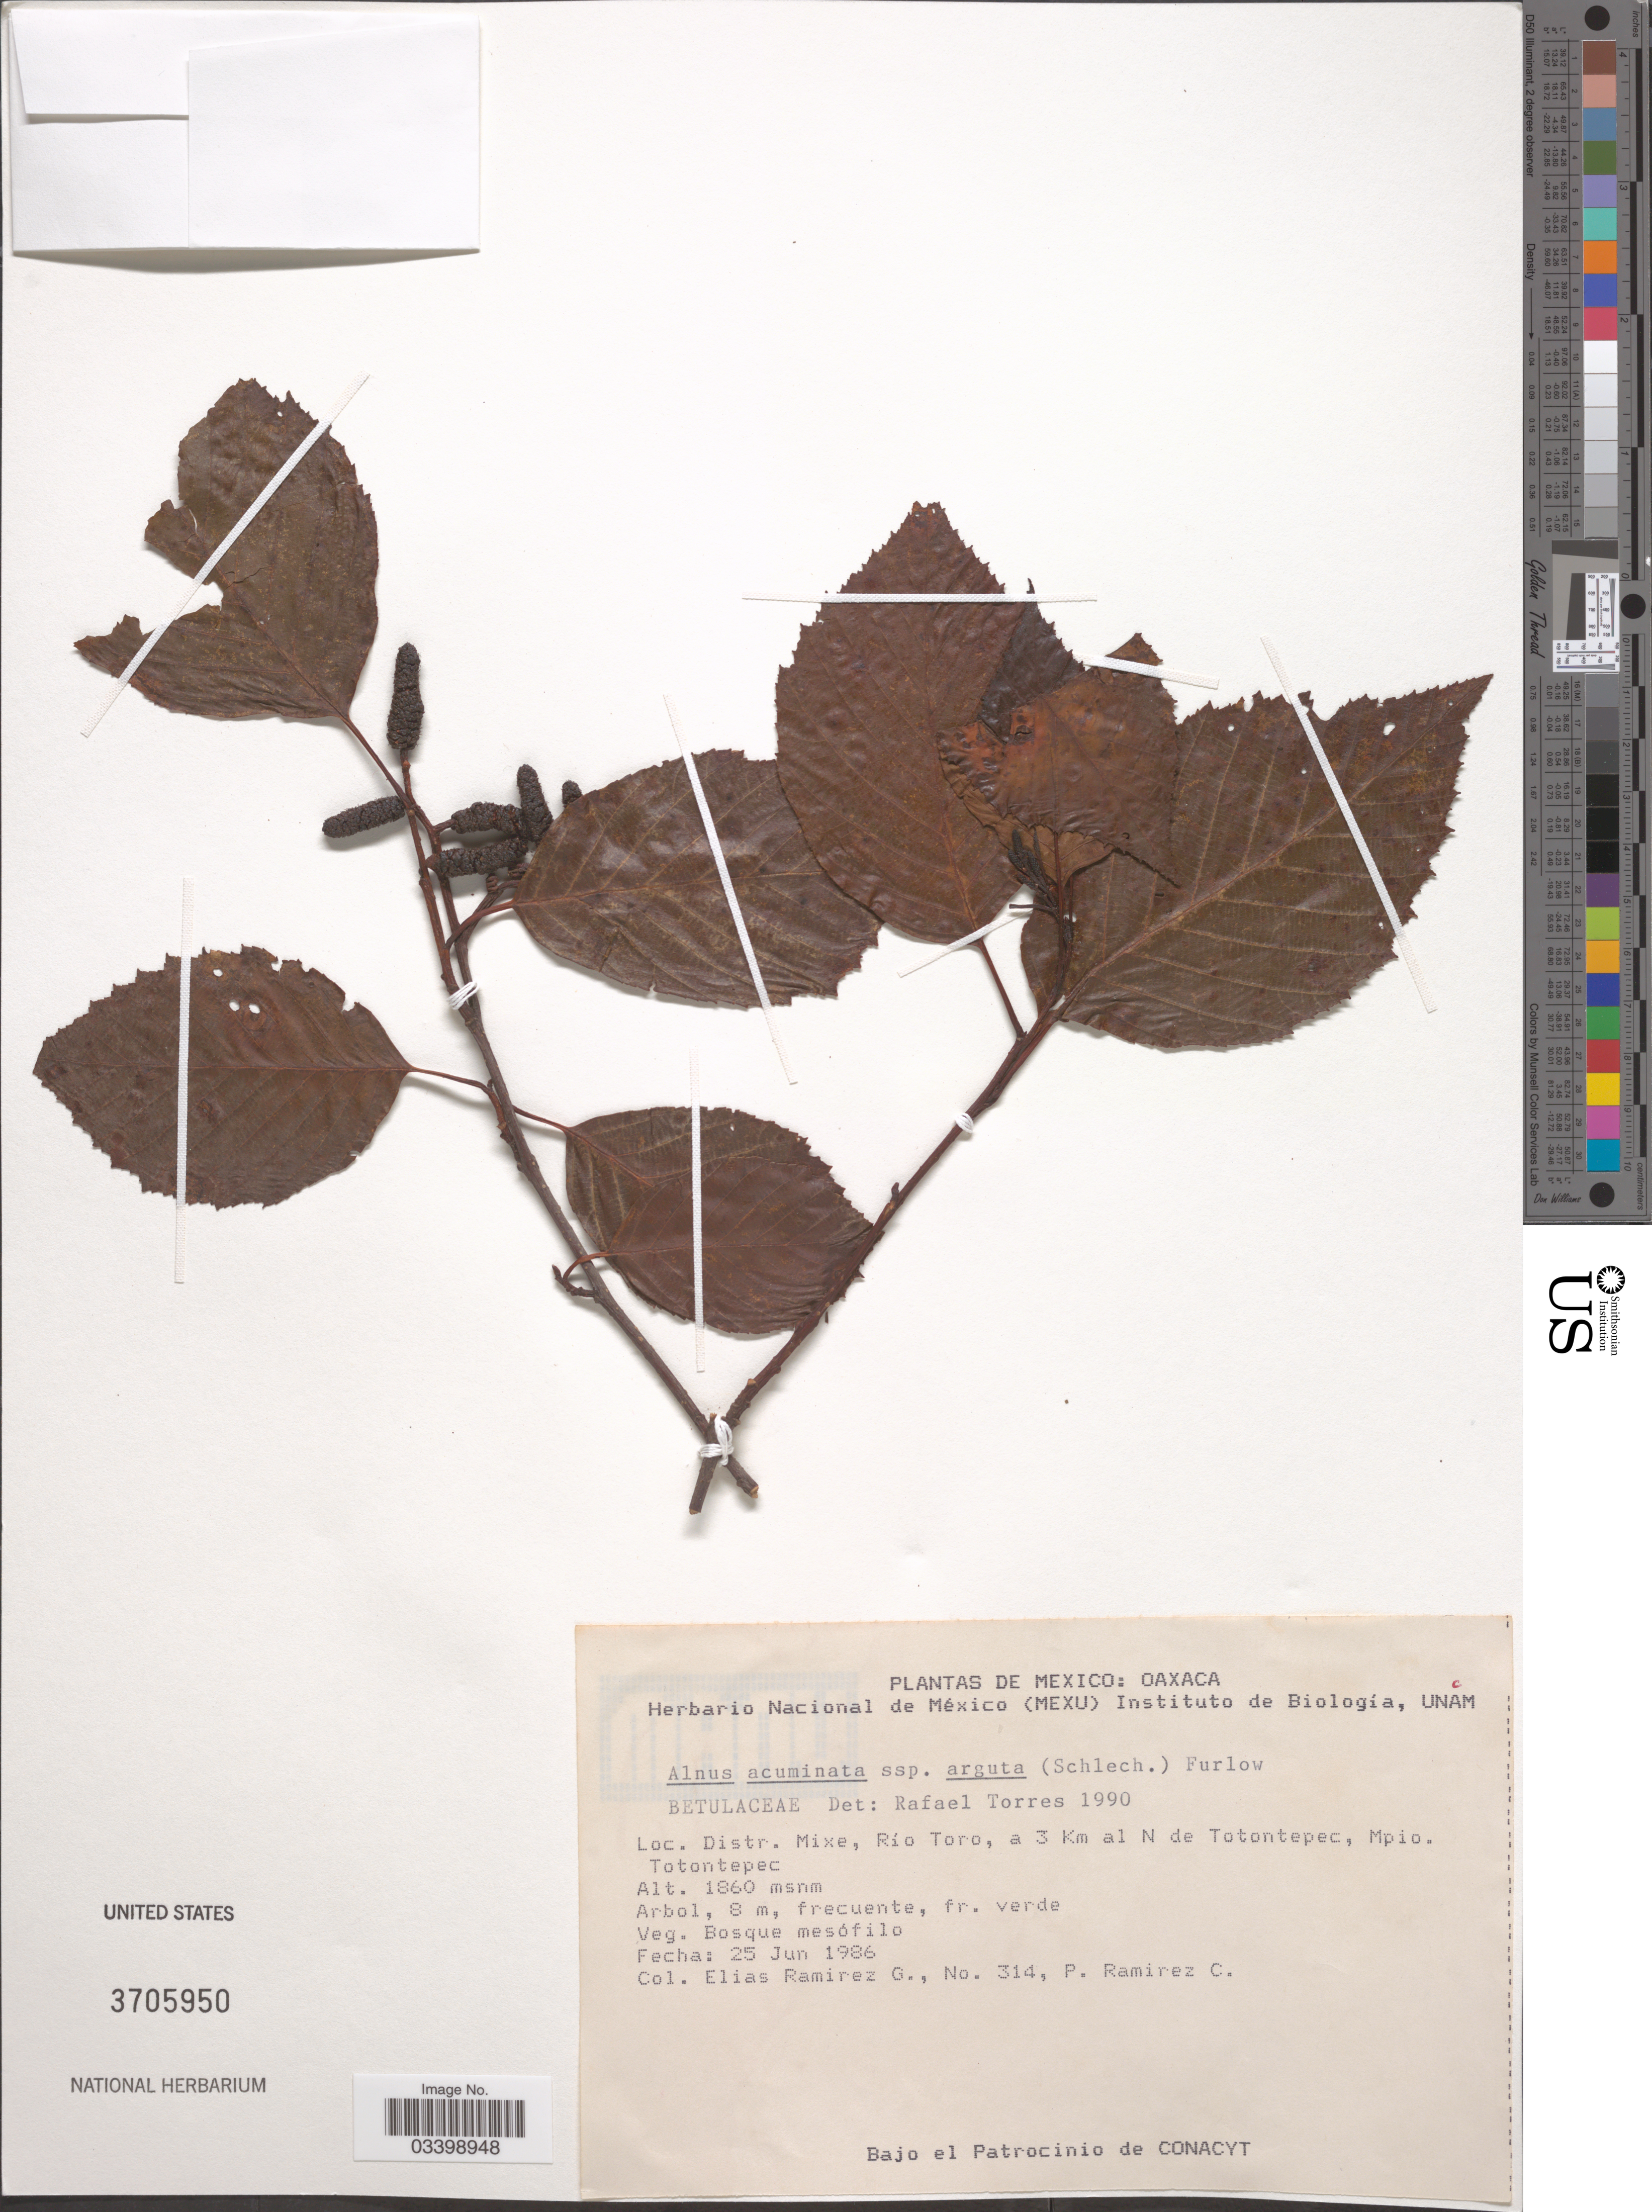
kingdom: Plantae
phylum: Tracheophyta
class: Magnoliopsida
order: Fagales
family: Betulaceae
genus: Alnus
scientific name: Alnus acuminata subsp. arguta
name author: (Schltdl.) Furlow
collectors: E. Ramirez G. & P. Ramirez C.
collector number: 314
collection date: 1986-06-25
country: Mexico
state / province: Oaxaca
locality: Distr. Mixe, Río Toro, a 3 Km al N de Totontepec, Mpio. Totontepec.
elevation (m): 1860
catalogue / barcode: US 3705950